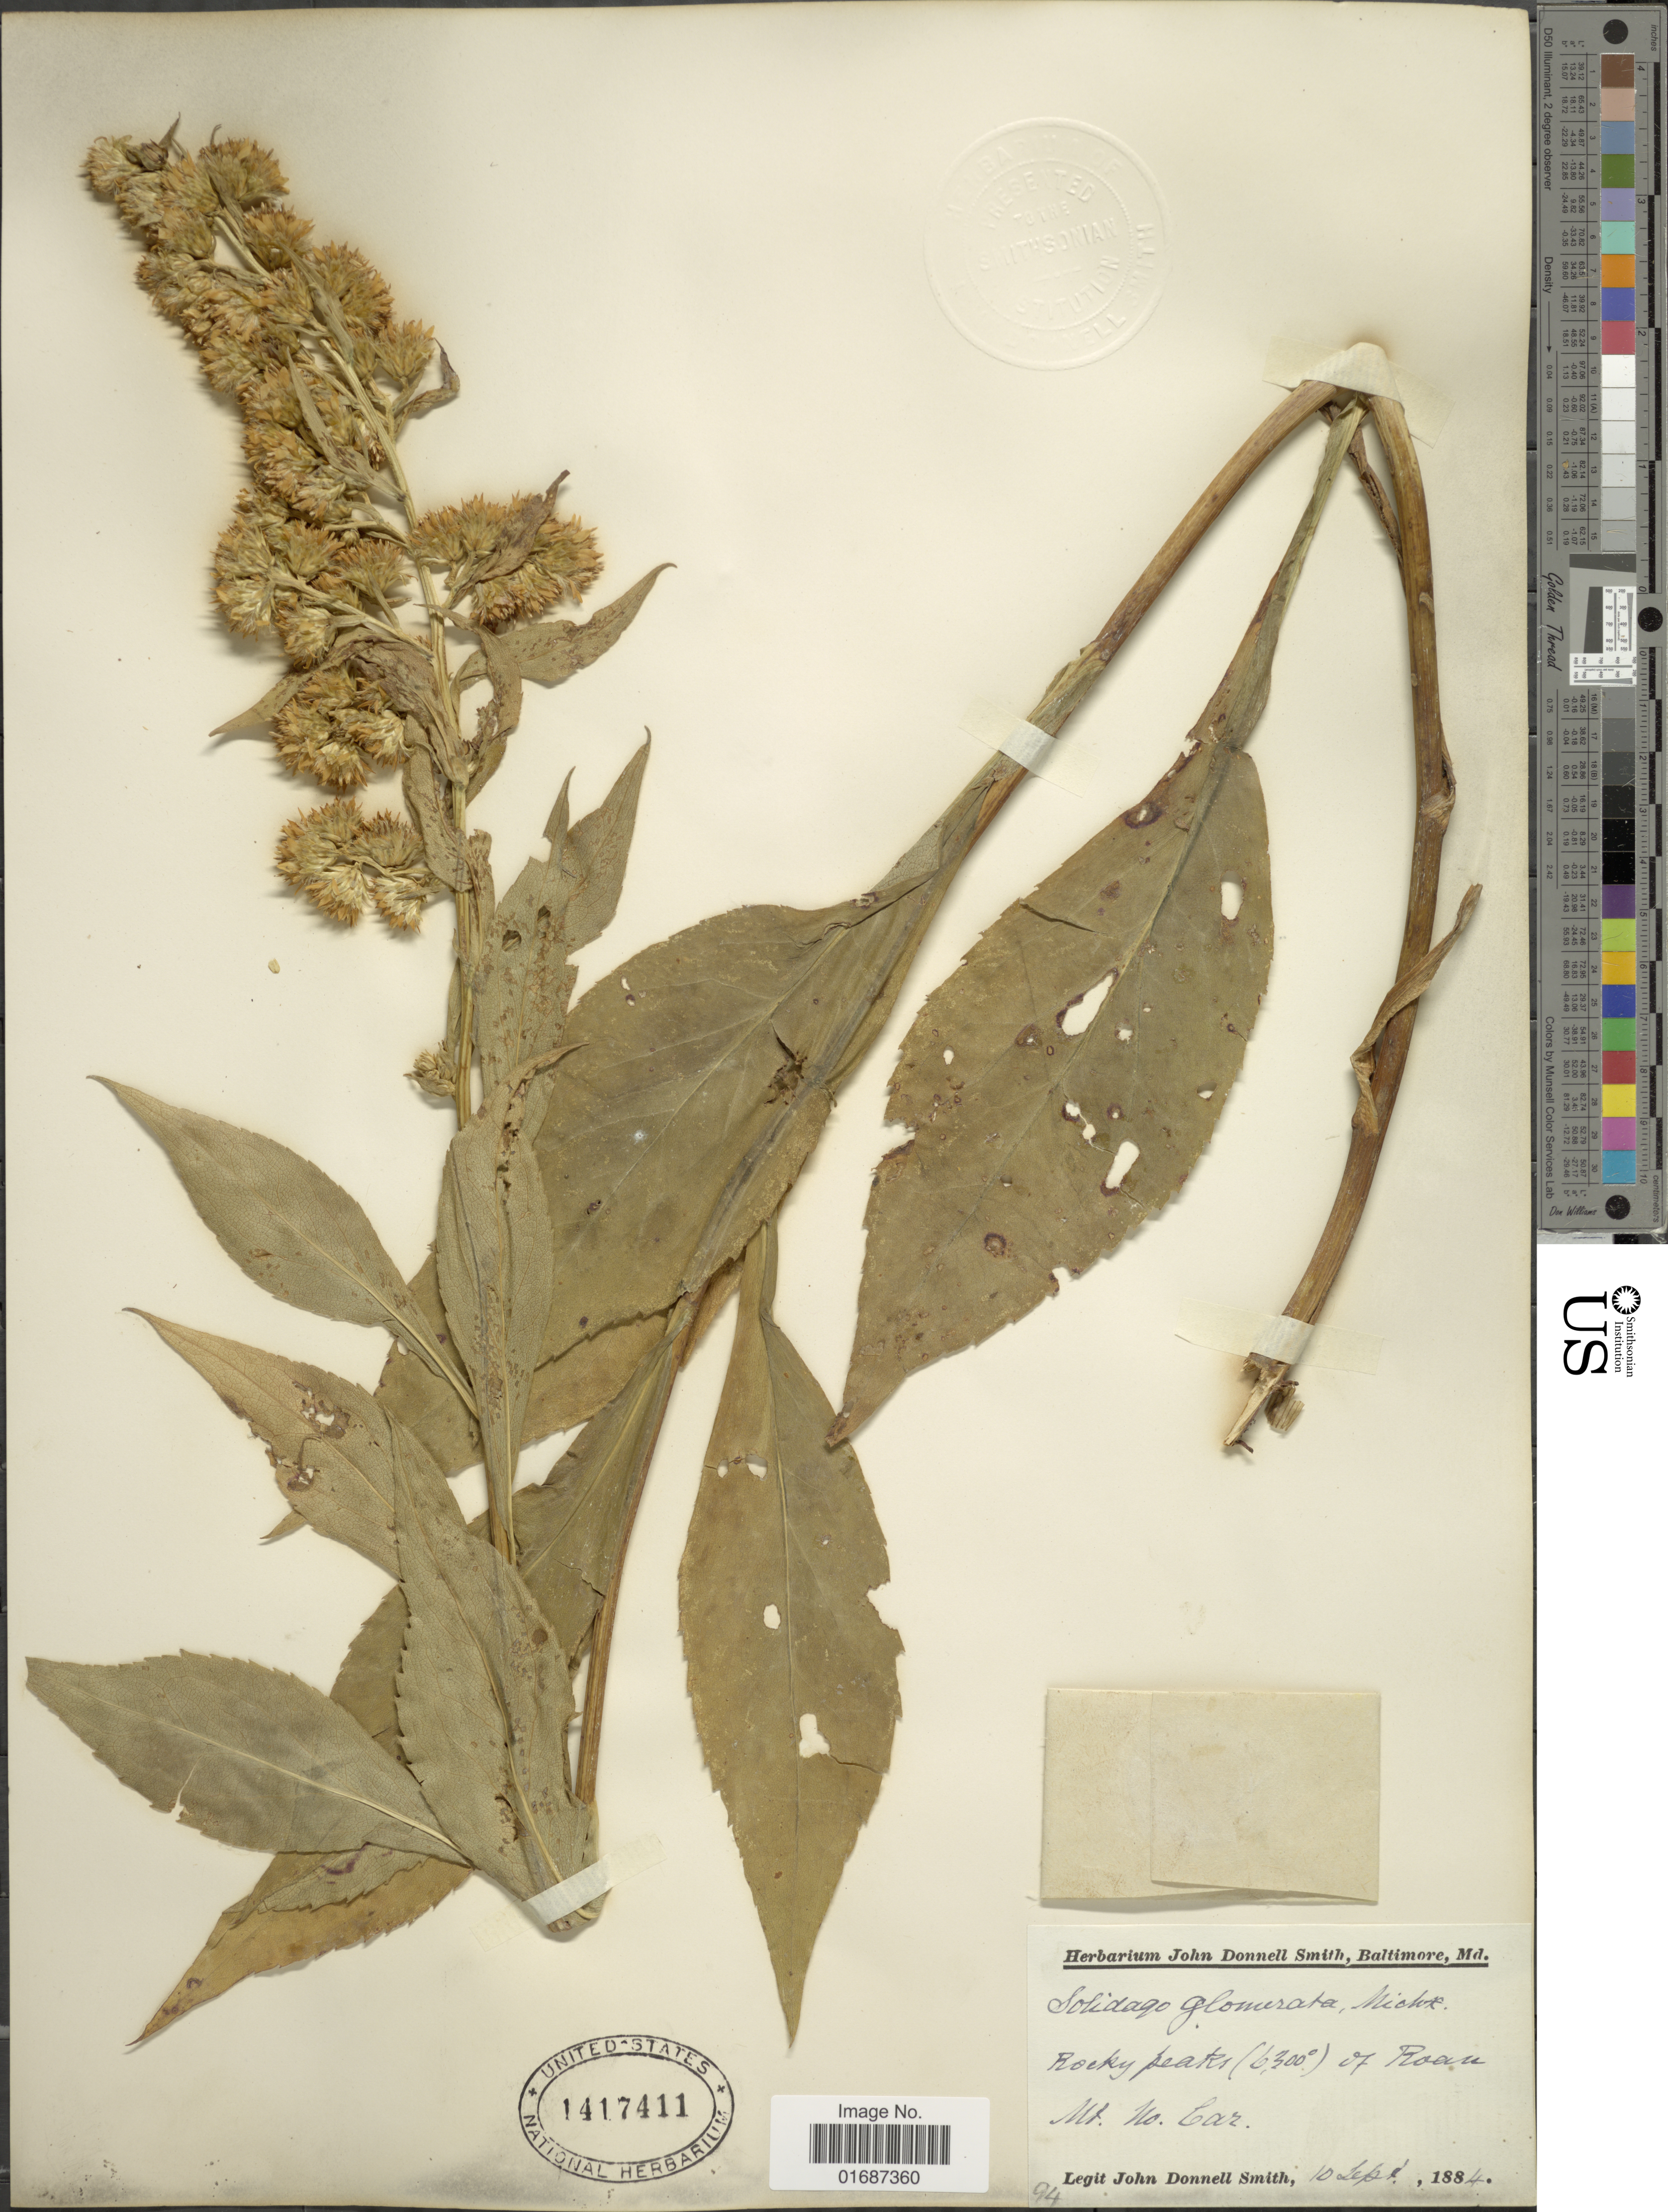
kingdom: Plantae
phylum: Tracheophyta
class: Magnoliopsida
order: Asterales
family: Asteraceae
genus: Solidago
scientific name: Solidago glomerata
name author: Michx.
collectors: J. Donnell Smith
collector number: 94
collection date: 1884-09-10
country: United States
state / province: North Carolina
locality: Rocky Peaks (6300°) of Roan Mt.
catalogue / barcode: US 1417411